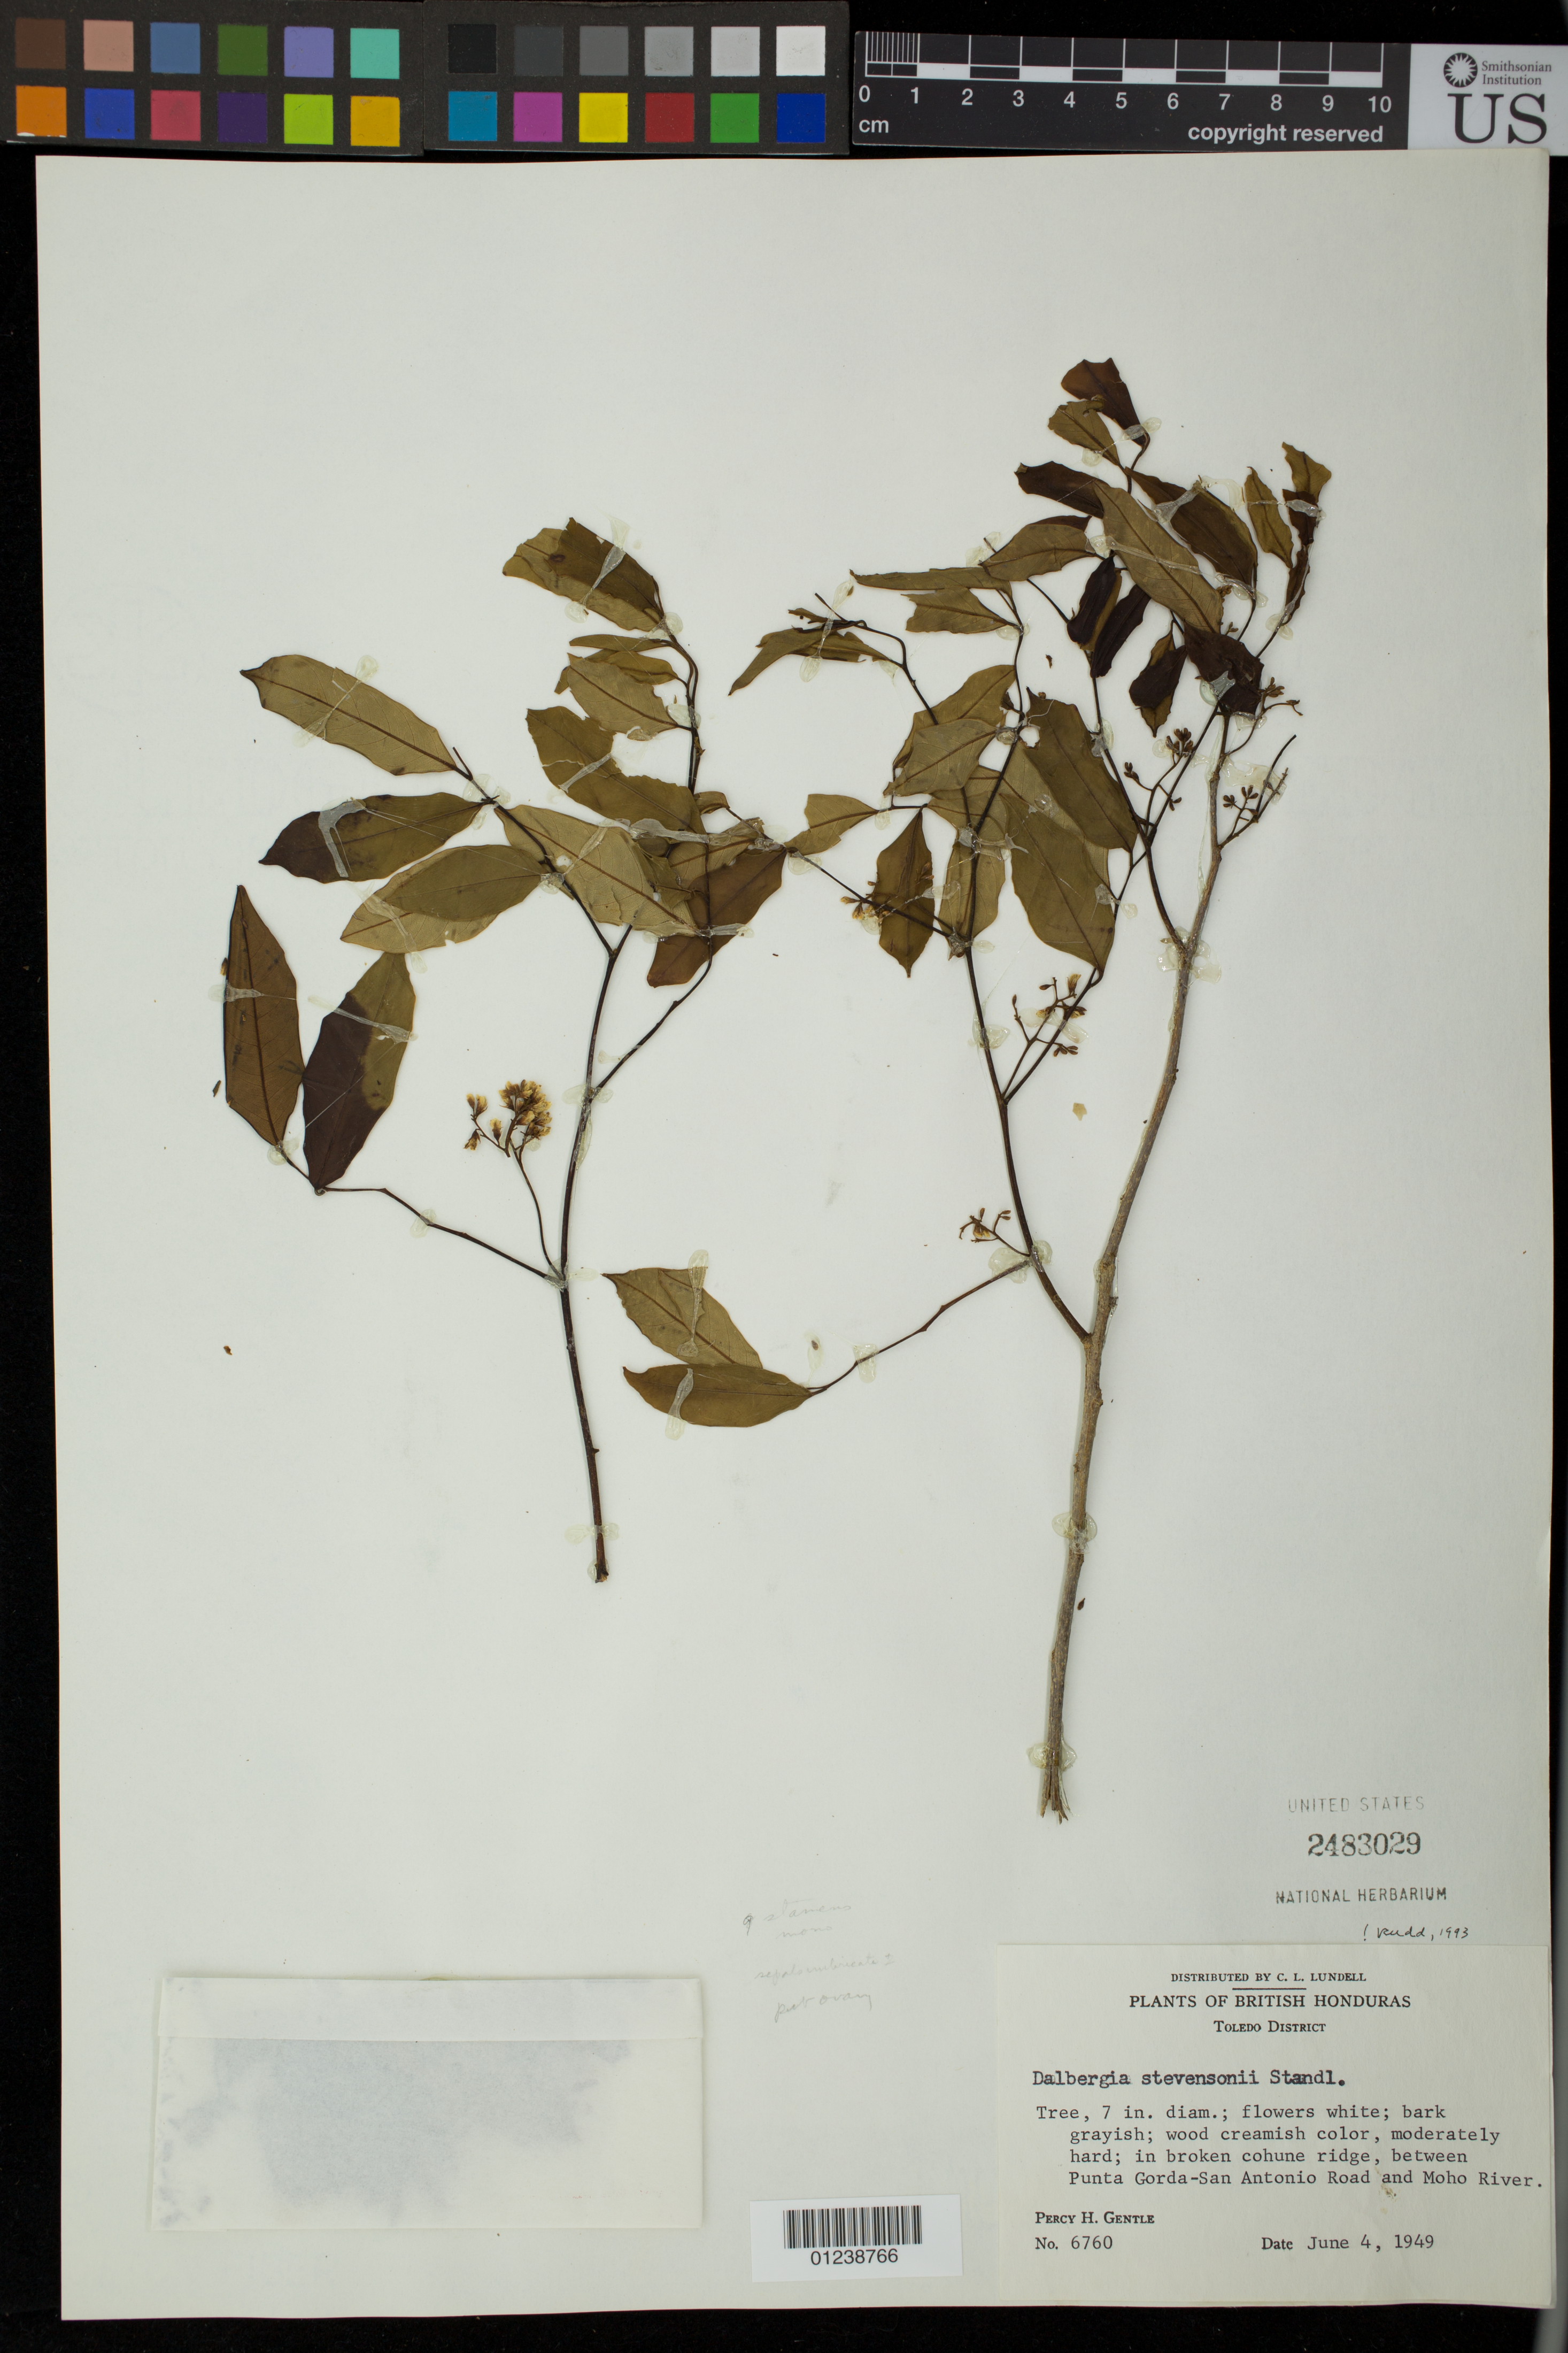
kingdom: Plantae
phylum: Tracheophyta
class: Magnoliopsida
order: Fabales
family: Fabaceae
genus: Dalbergia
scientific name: Dalbergia stevensonii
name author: Standl.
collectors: P. H. Gentle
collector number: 6760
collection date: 1949-06-04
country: Belize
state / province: Toledo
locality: Between Pnta Gorda-San Antonio Road and Moho River.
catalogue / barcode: US 2483029